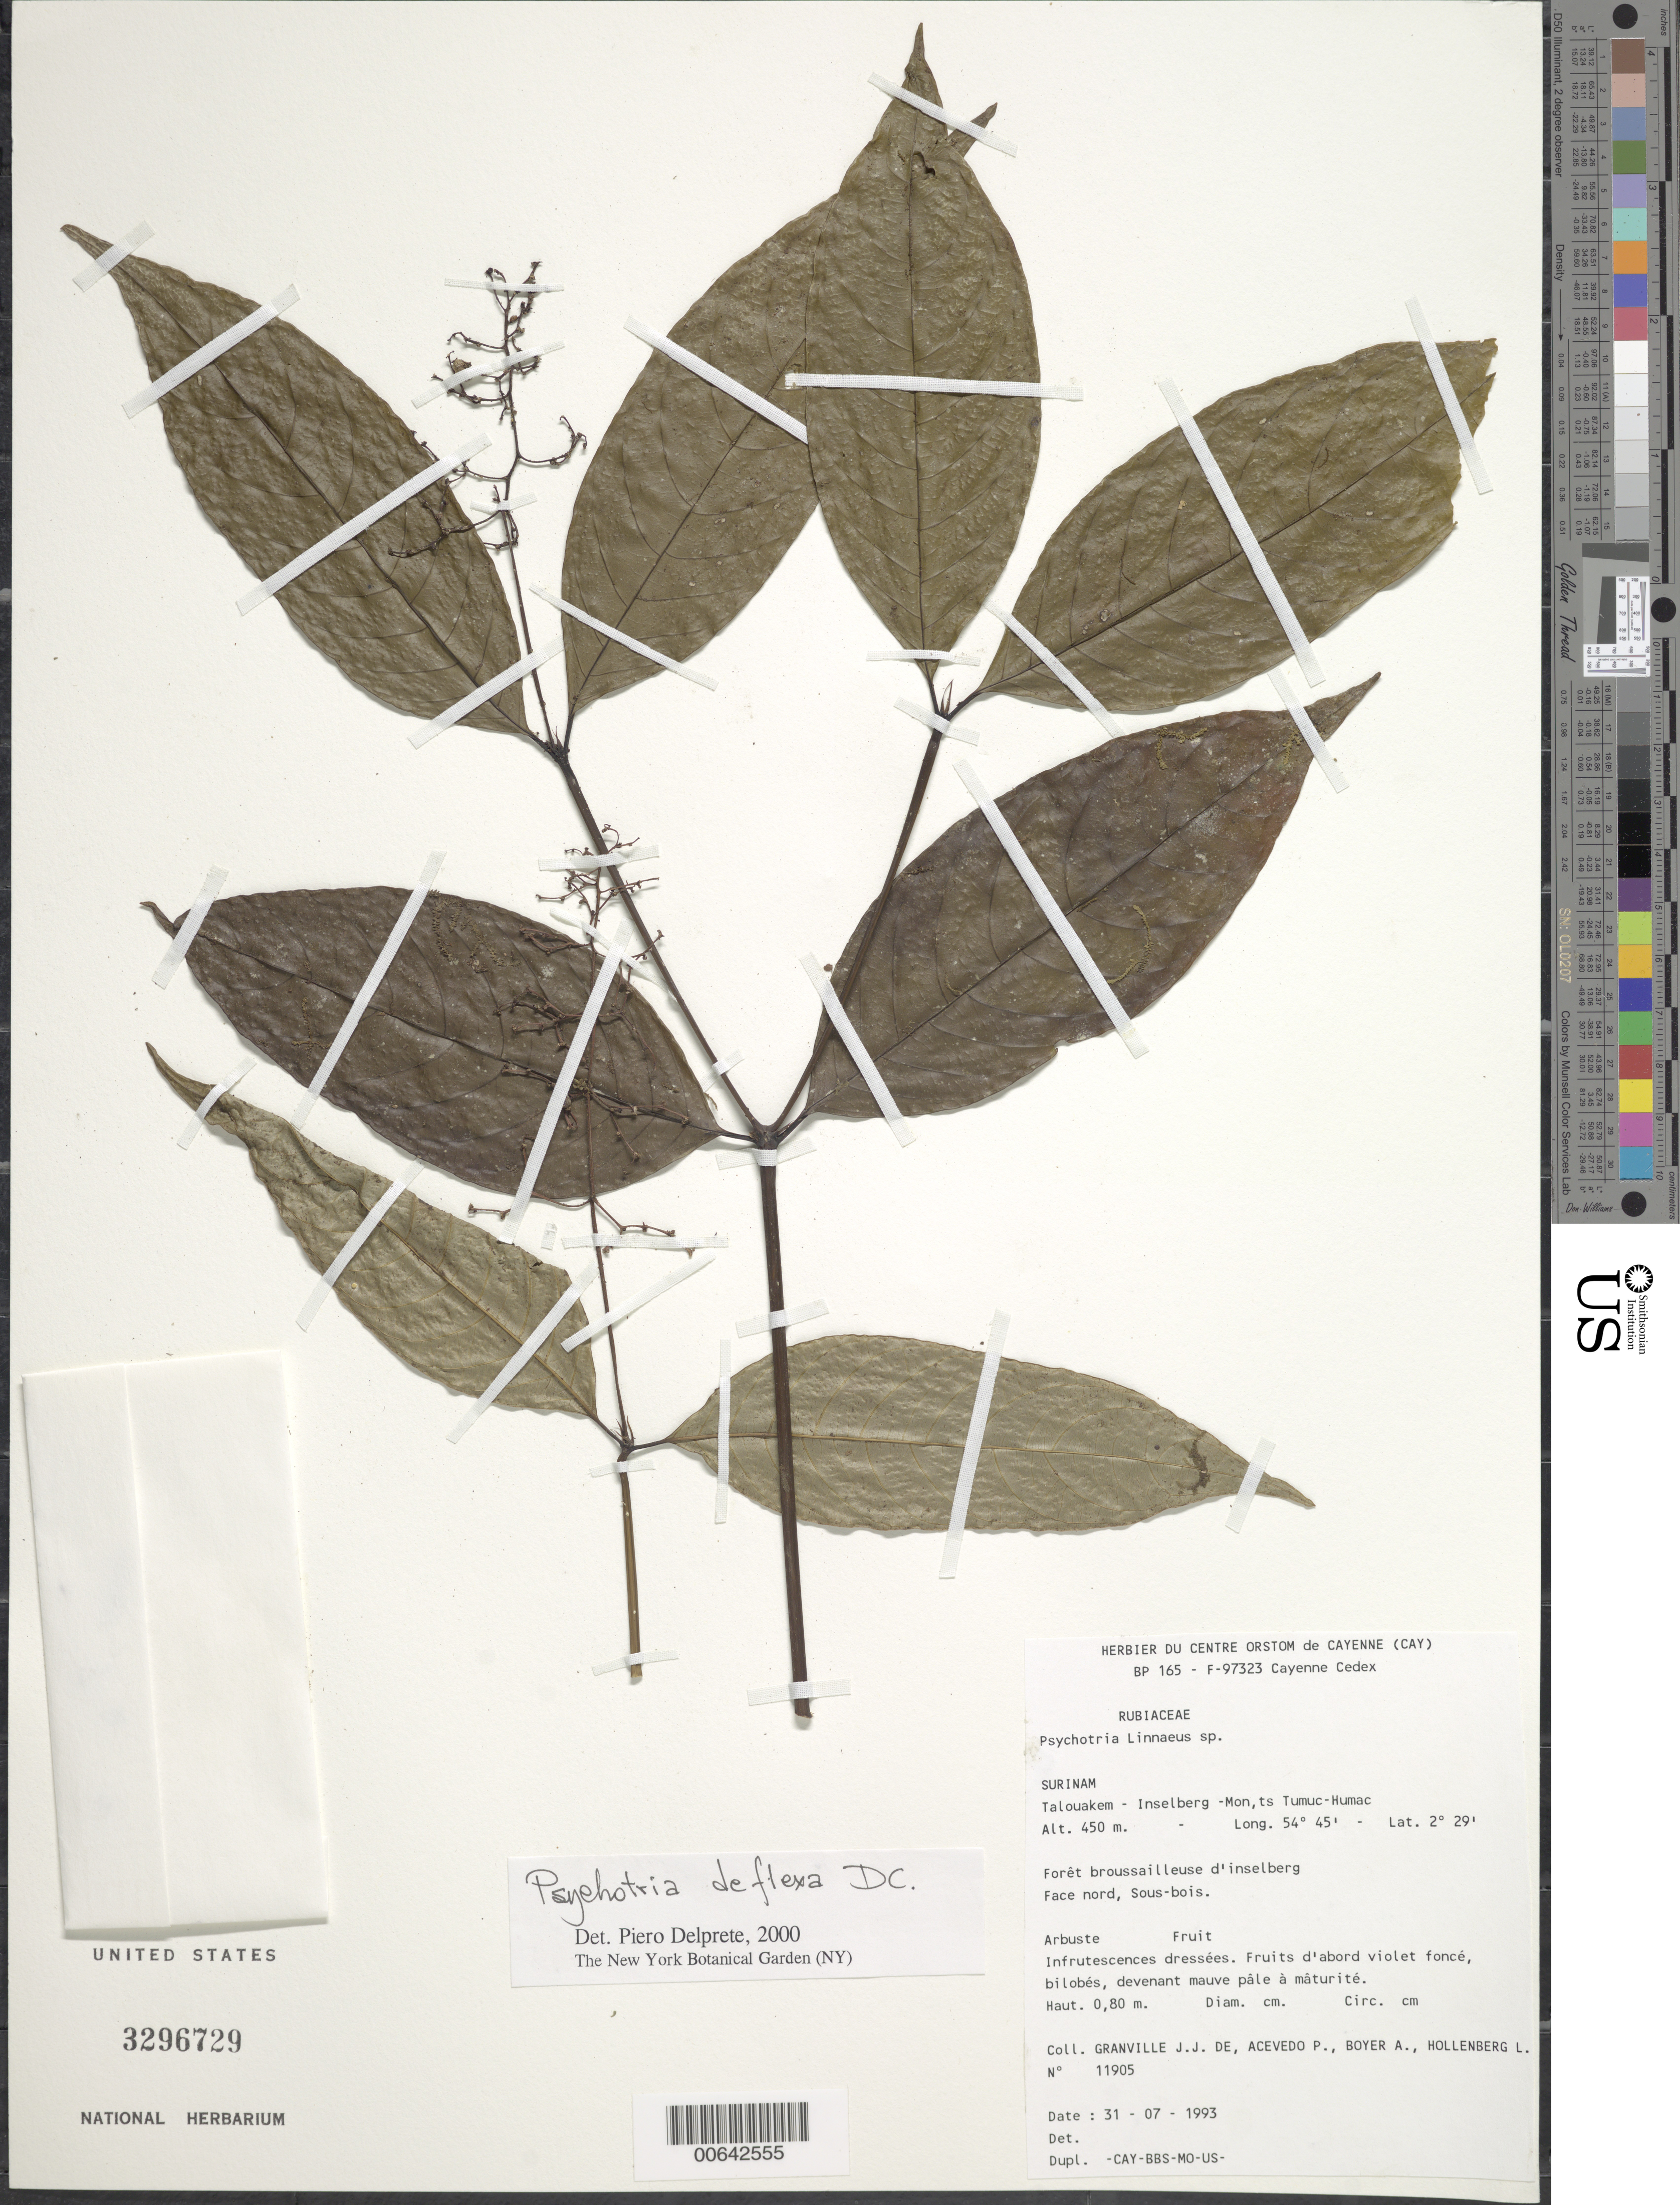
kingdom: Plantae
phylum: Tracheophyta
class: Magnoliopsida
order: Gentianales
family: Rubiaceae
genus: Palicourea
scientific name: Palicourea deflexa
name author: (DC.) Borhidi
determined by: Kirkbride, J. H., Jr.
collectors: J.-J. de Granville, P. Acevedo-Rodr., A. Boyer & L. Hollenberg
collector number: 11905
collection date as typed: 31-Jul-93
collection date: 1993-07-31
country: Suriname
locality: Talouakem, Inselberg, Monts Tumuc-Humac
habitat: Foret broussailleuse d'inselberg. Face nord, sous-bois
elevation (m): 450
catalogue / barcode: US 3296729